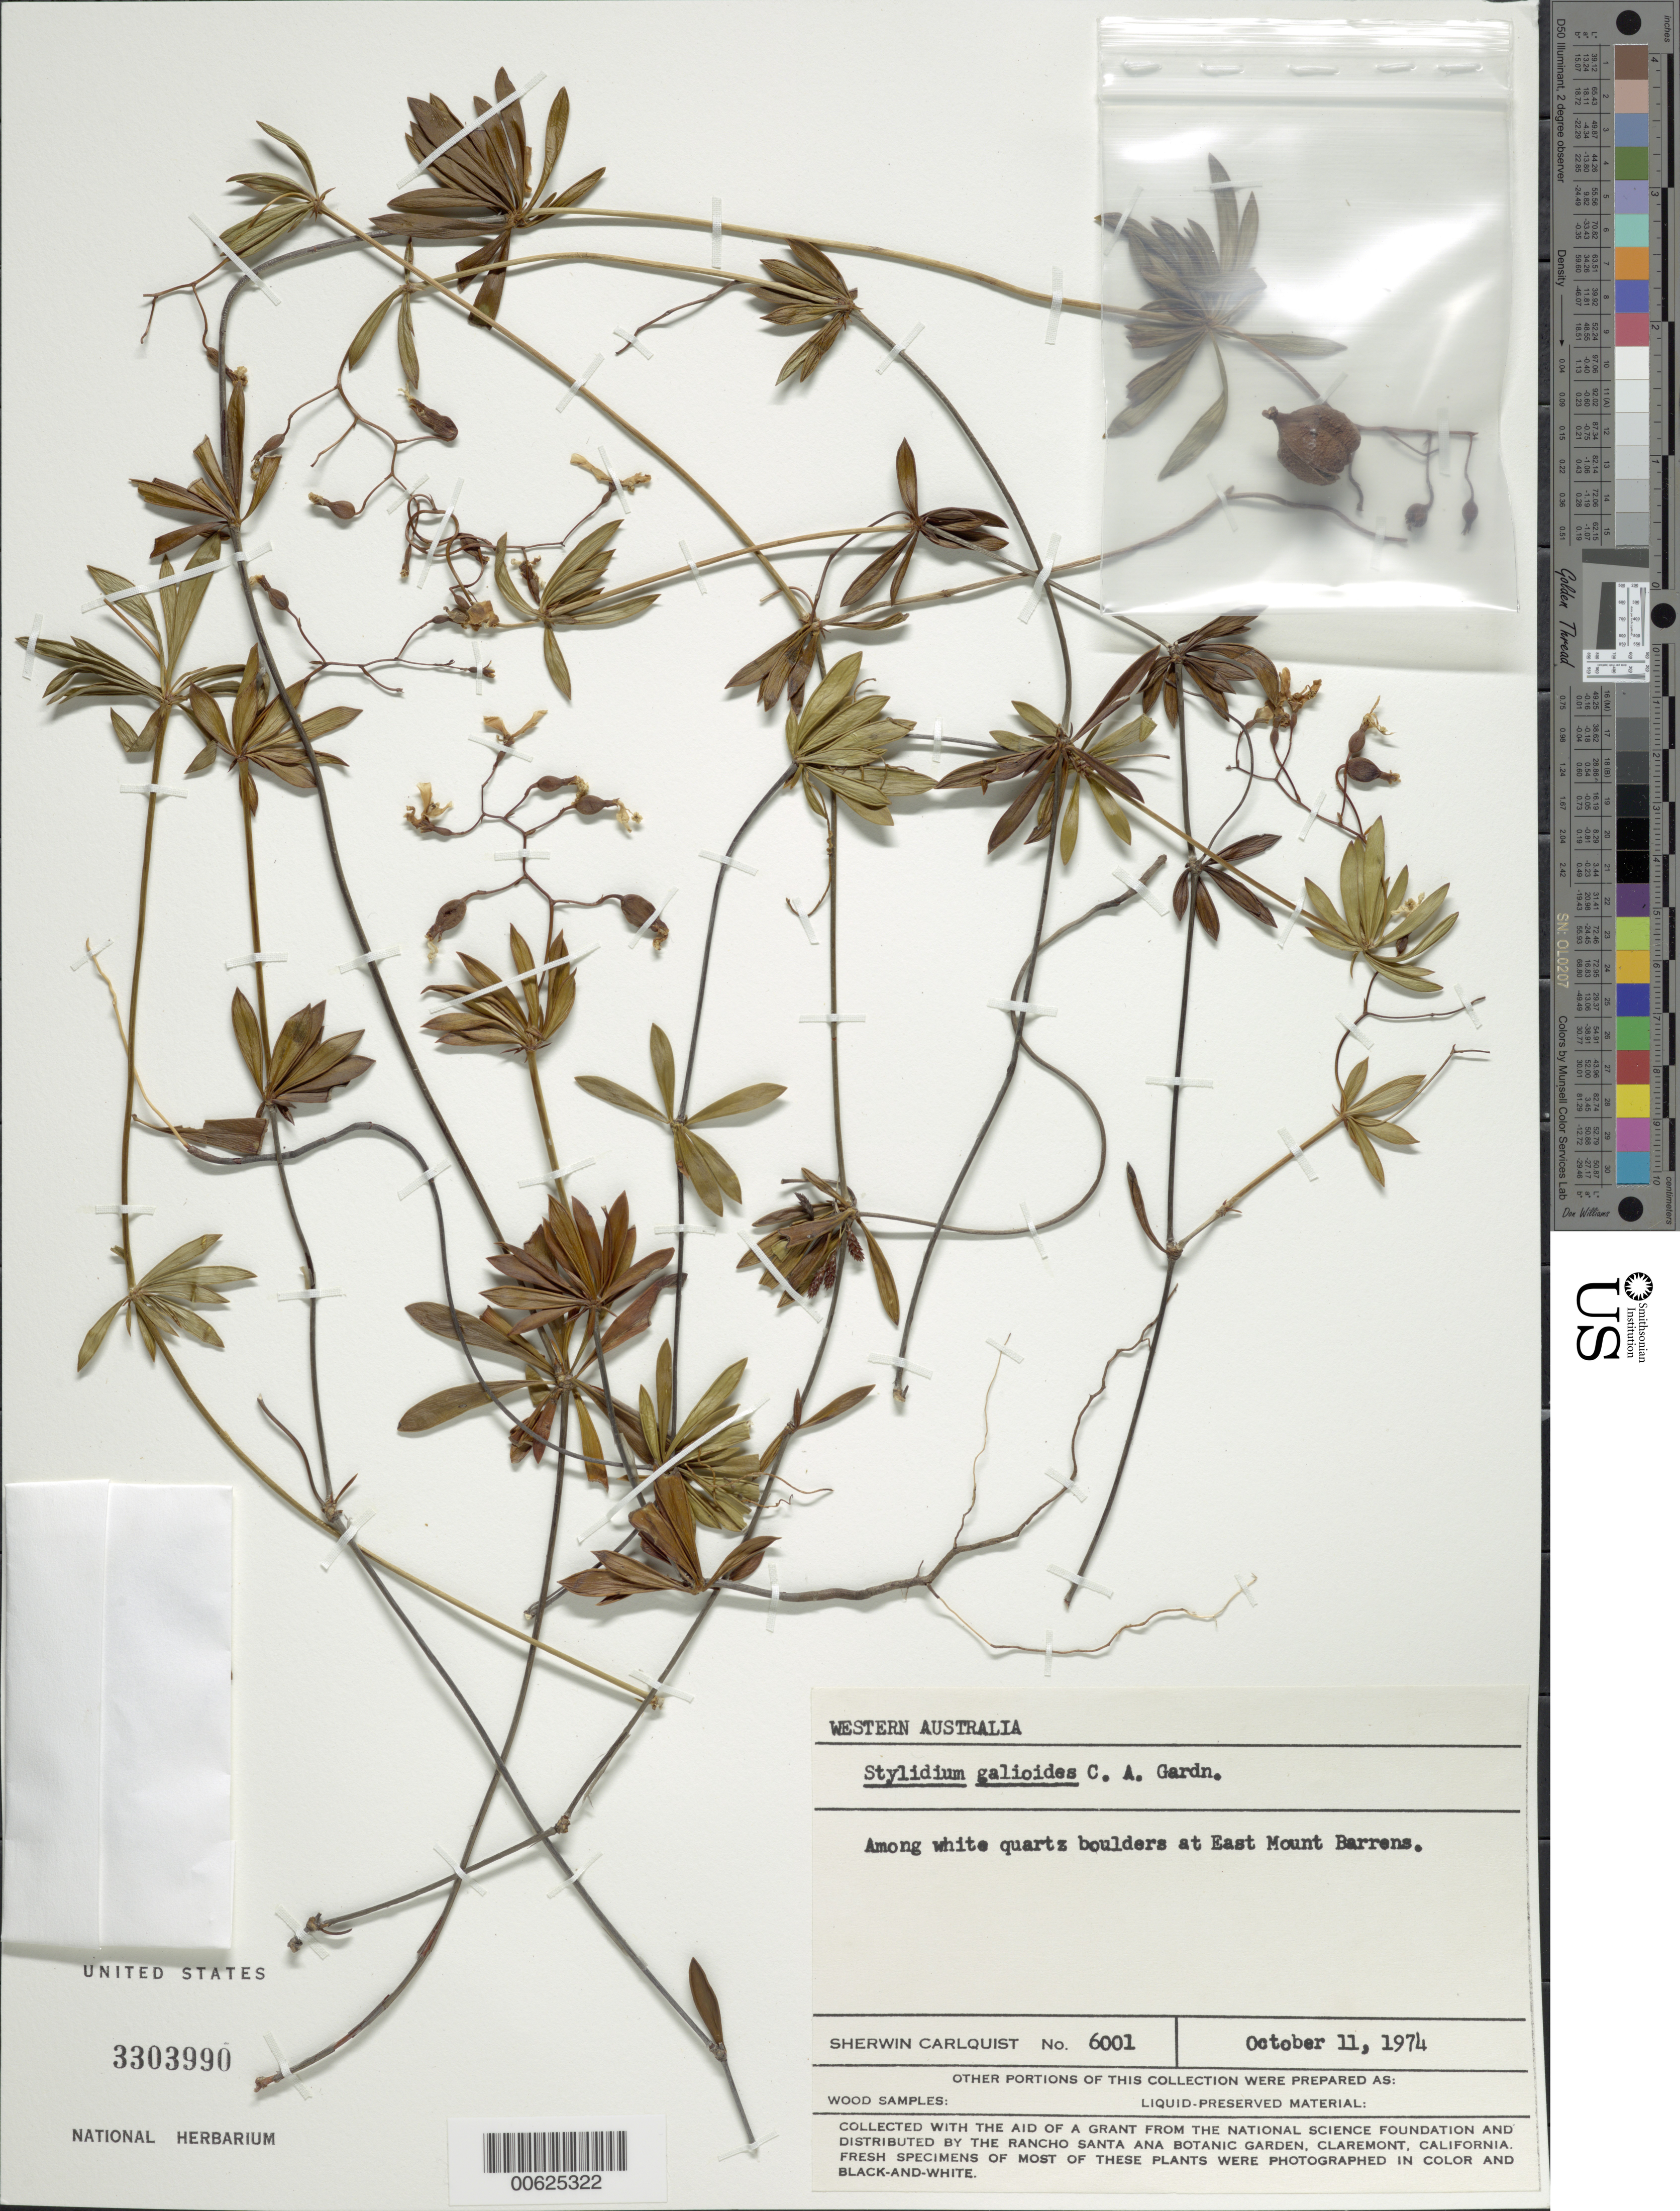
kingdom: Plantae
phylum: Tracheophyta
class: Magnoliopsida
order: Asterales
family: Stylidiaceae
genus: Stylidium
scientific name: Stylidium galiodes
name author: C.A. Gardner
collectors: S. Carlquist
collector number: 6001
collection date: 1974-10-11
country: Australia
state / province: Western Australia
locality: Among white quartz boulders at East Mount Barrens.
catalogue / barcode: US 3303990